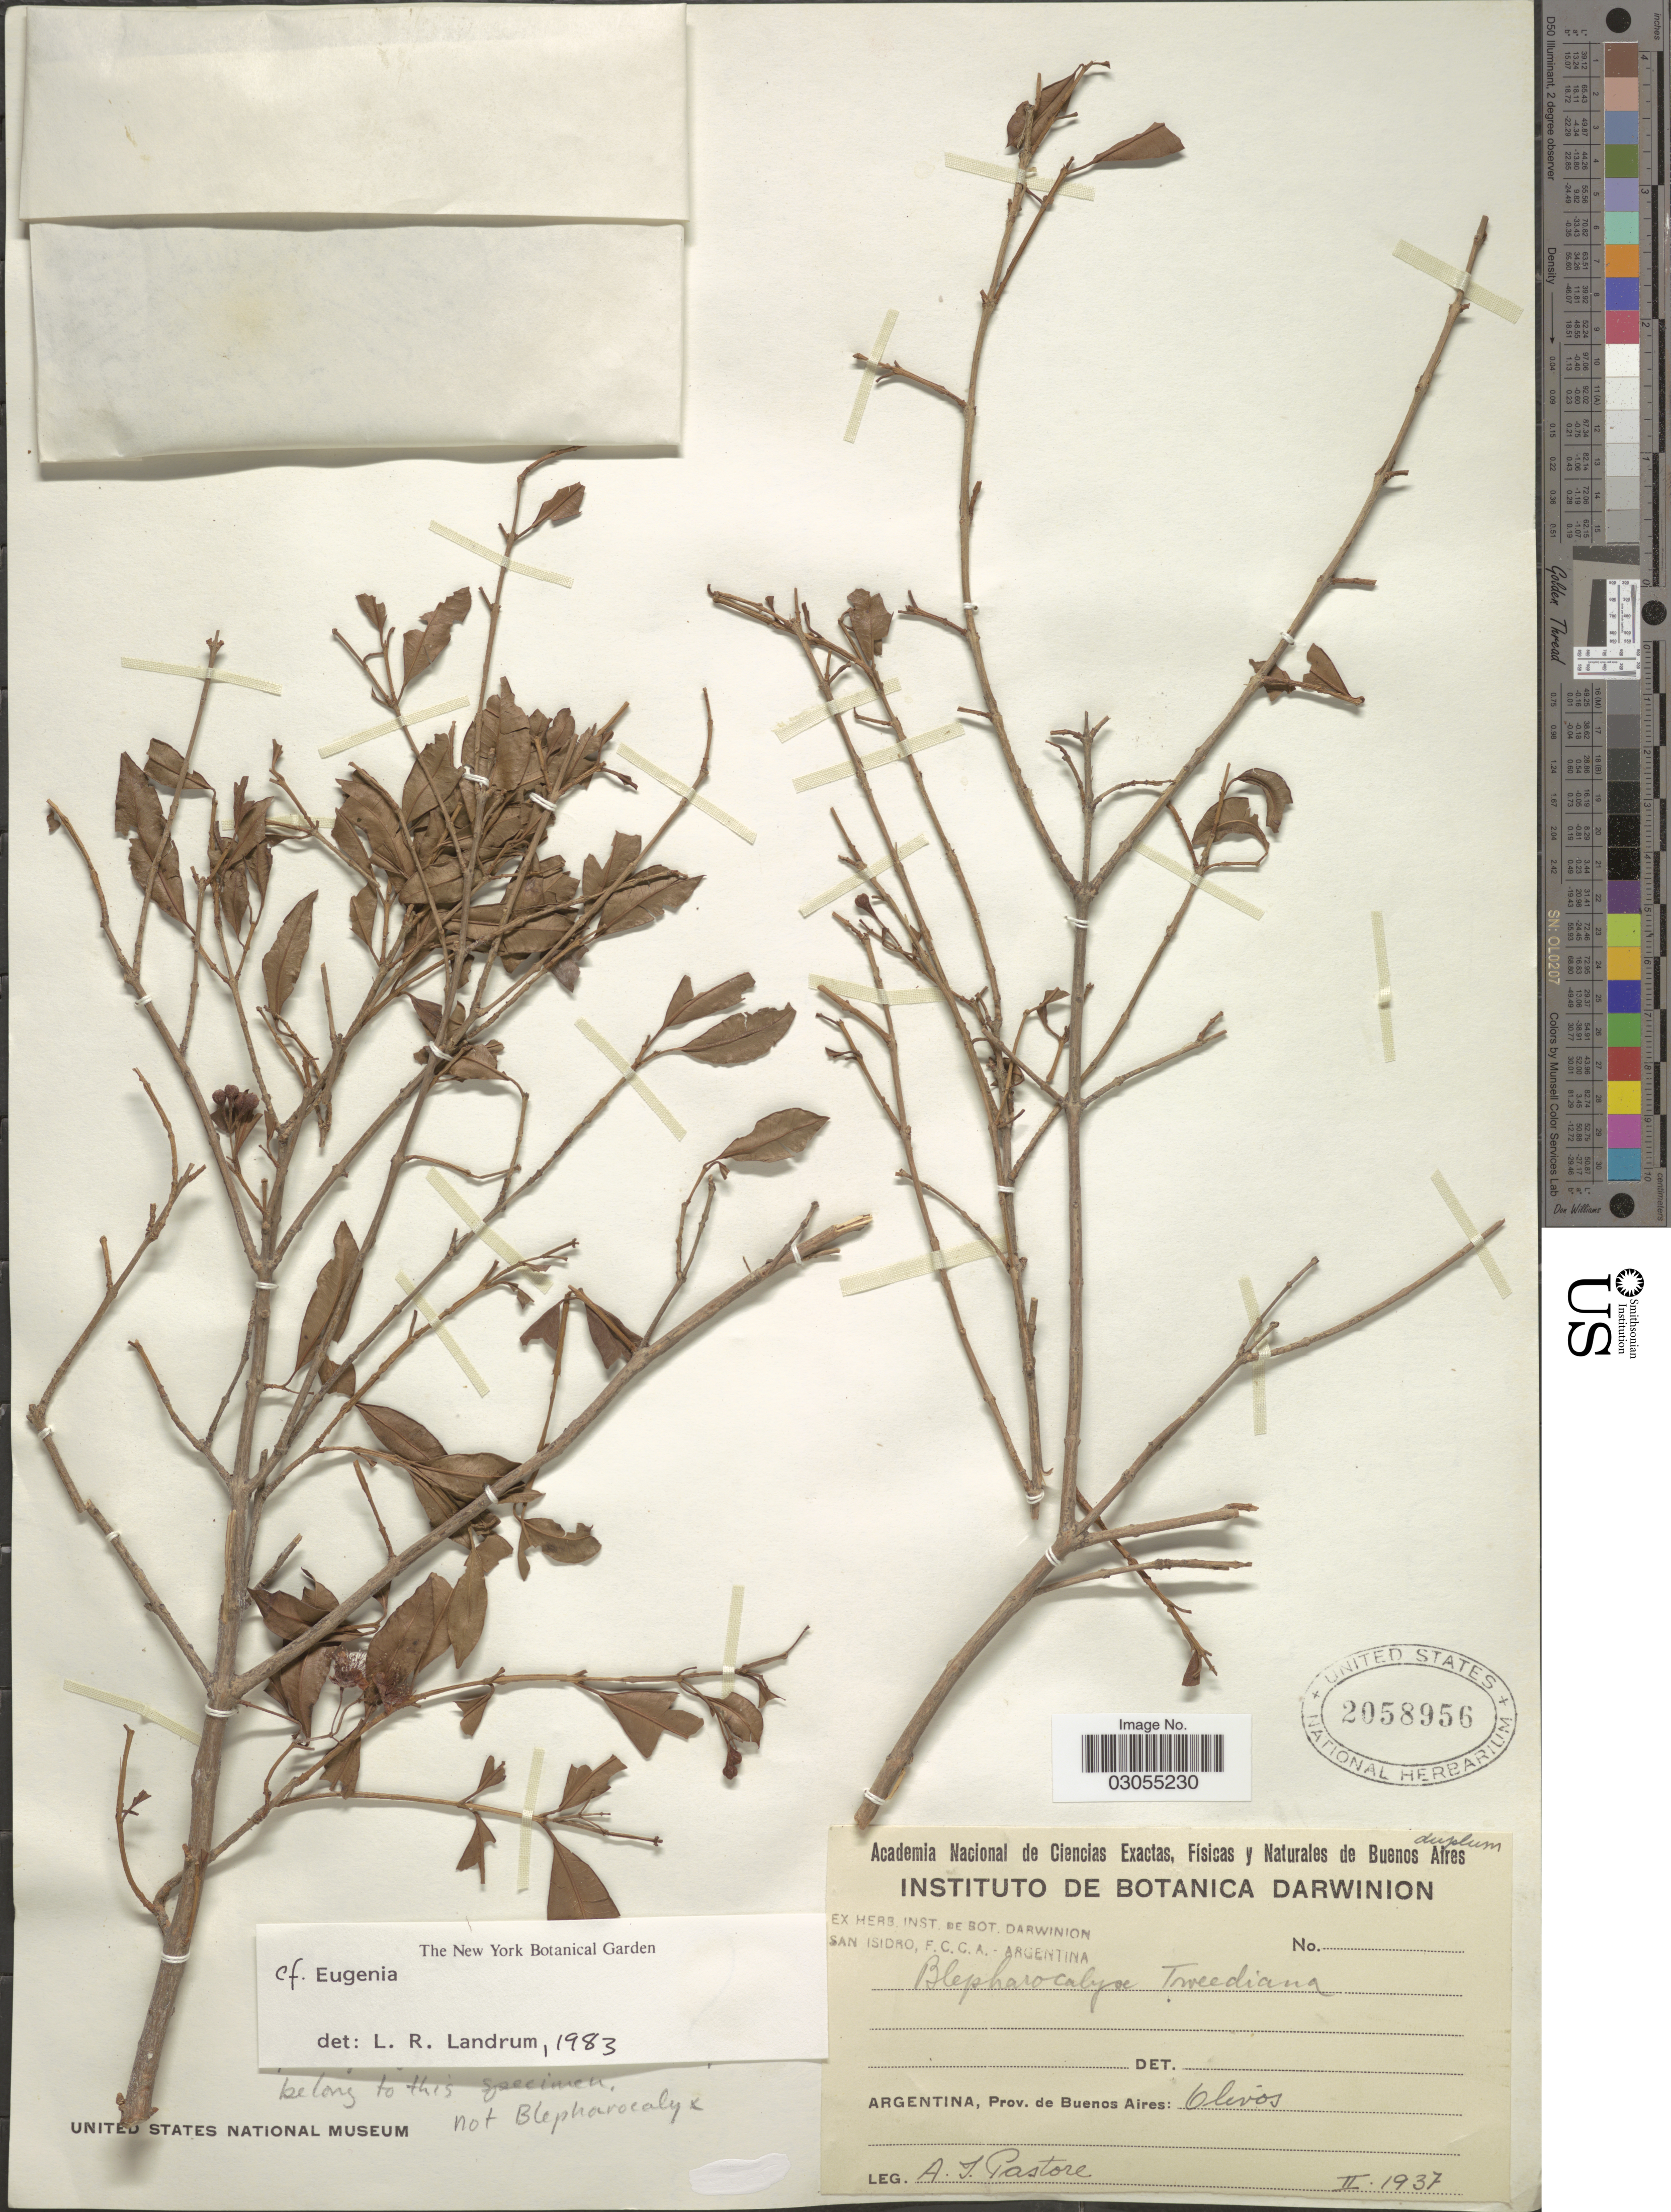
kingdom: Plantae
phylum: Tracheophyta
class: Magnoliopsida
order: Myrtales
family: Myrtaceae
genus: Eugenia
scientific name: Eugenia sp.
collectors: A. Pastore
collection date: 1937-02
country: Argentina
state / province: Buenos Aires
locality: Olivos.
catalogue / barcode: US 2058956